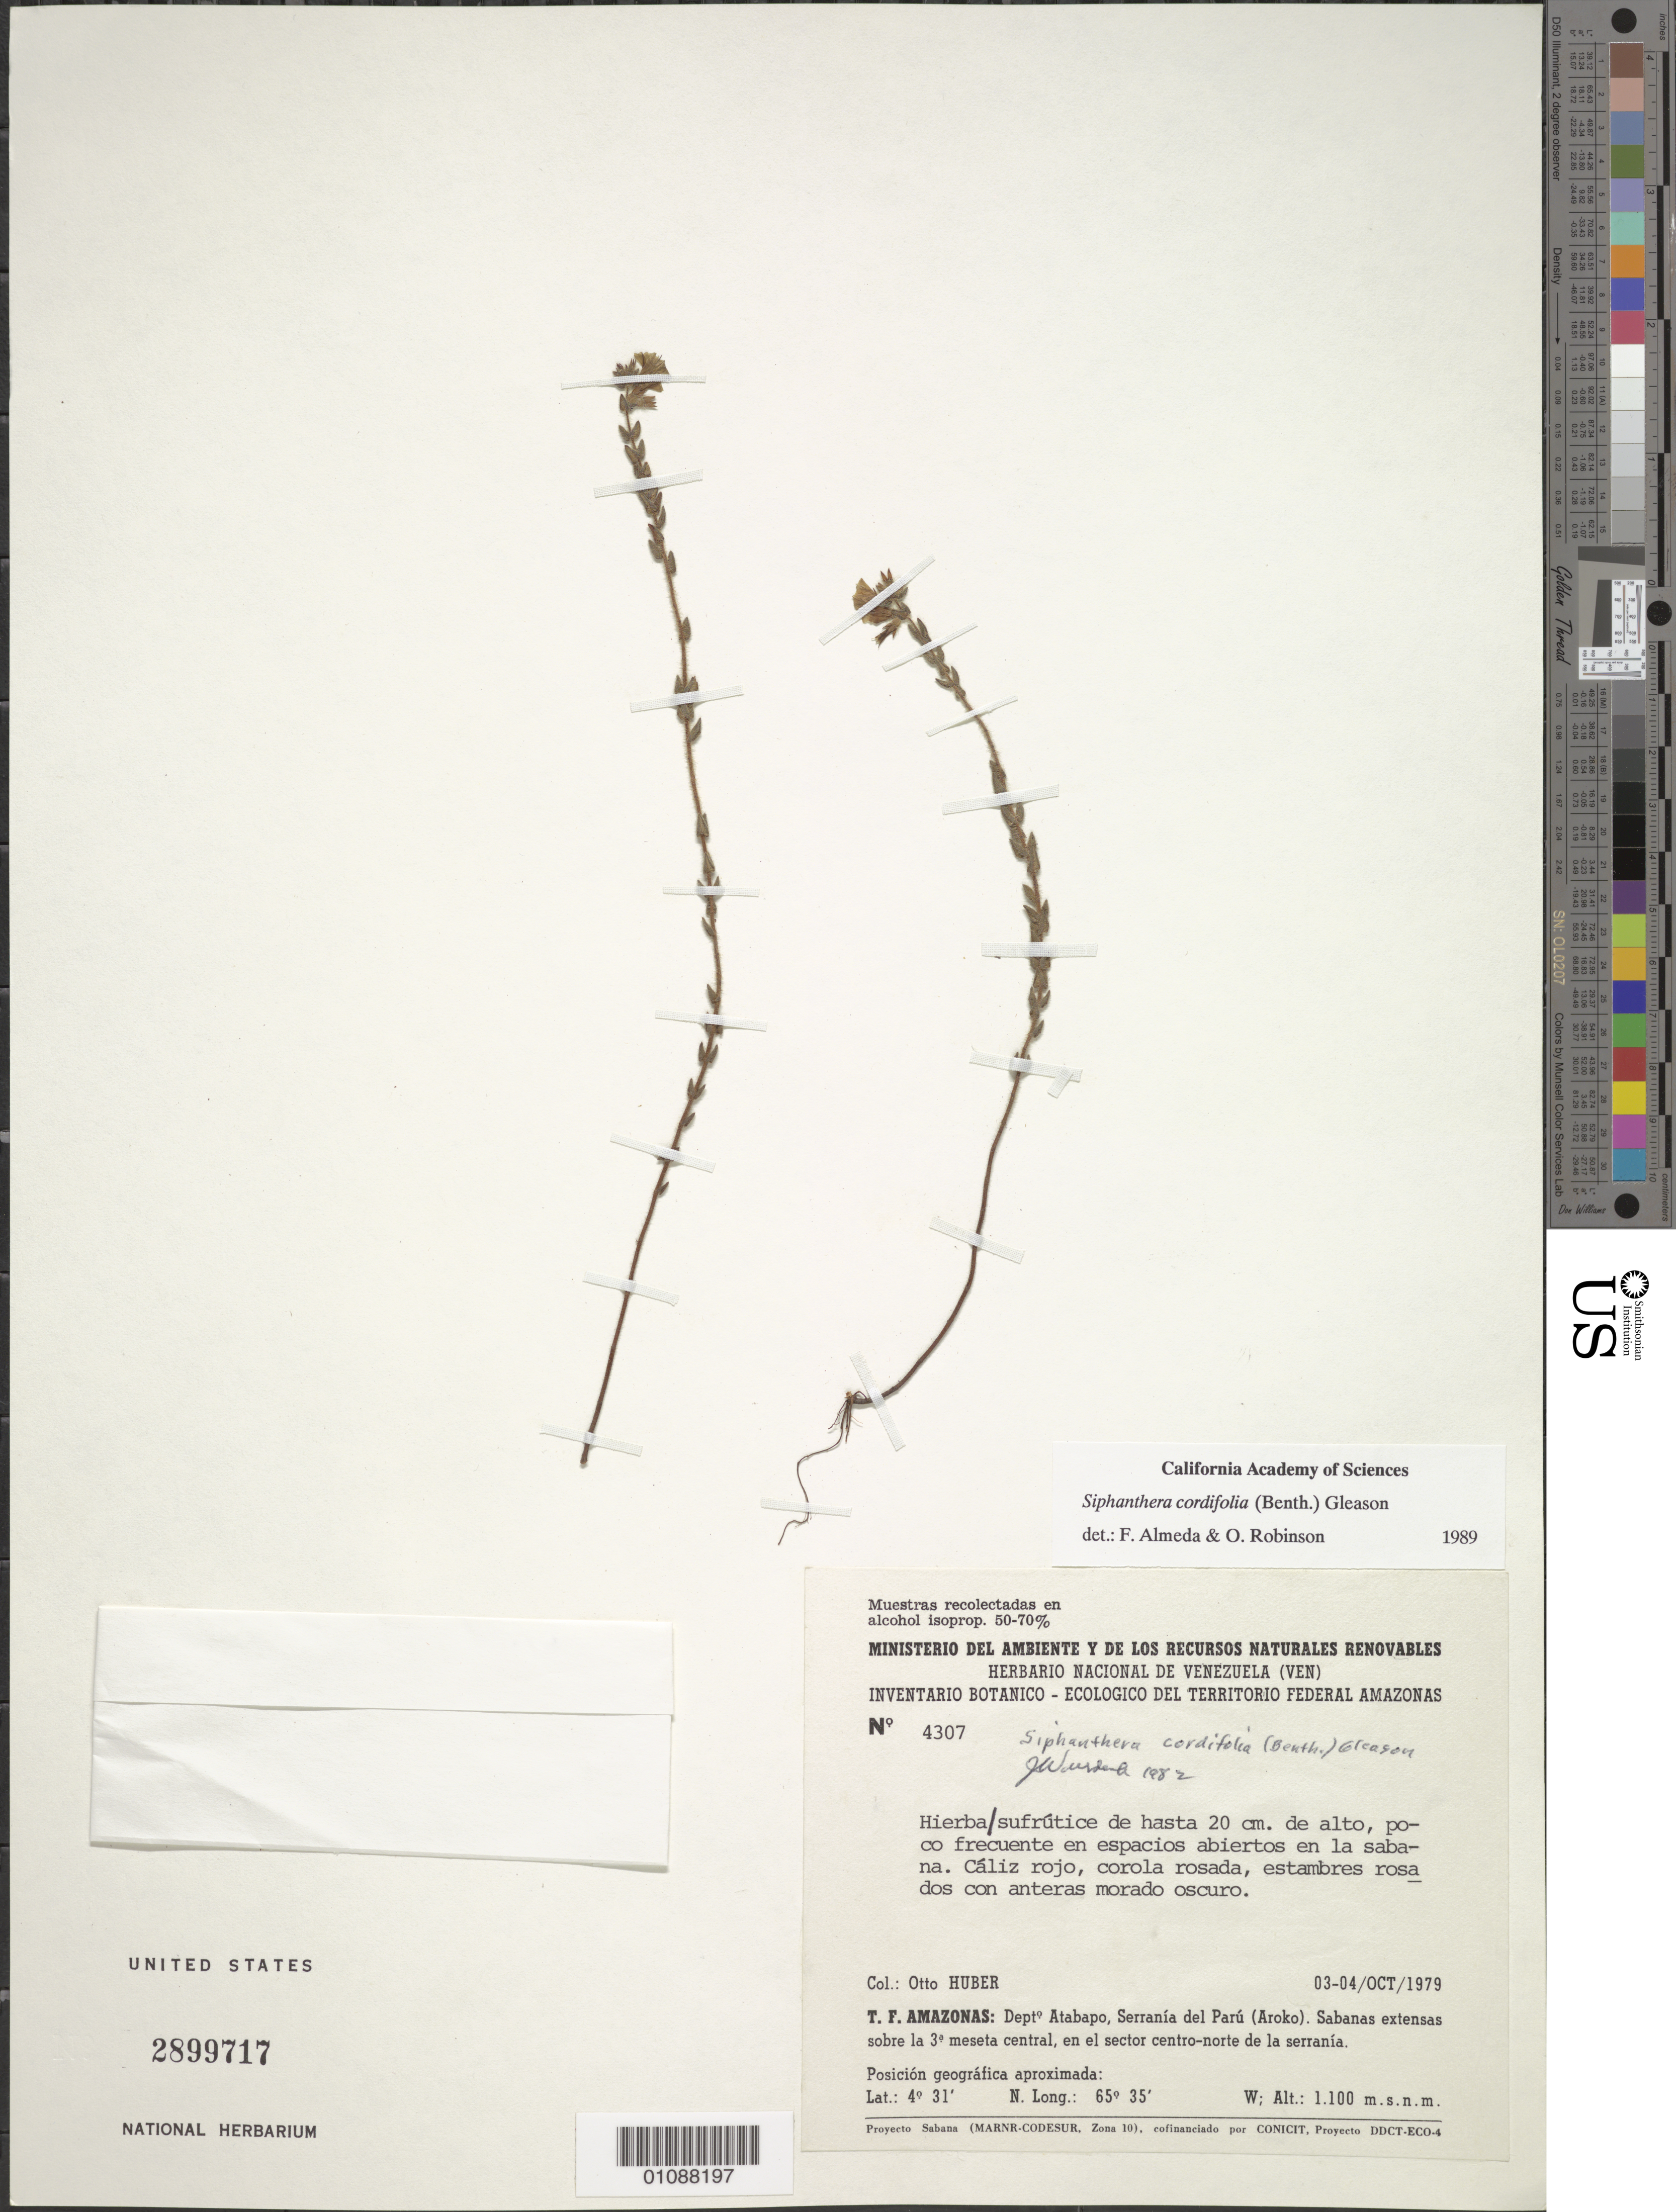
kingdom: Plantae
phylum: Tracheophyta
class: Magnoliopsida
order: Myrtales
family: Melastomataceae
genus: Siphanthera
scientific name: Siphanthera cordifolia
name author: (Benth.) Gleason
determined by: Almeda, F.; Robinson, O. R.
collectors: O. Huber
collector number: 4307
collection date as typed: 3-Oct-79 to 4-Oct-79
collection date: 1979-10-03/1979-10-04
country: Venezuela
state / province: Amazonas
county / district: Atabapo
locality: Serranía del Parú (Aroko)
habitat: Espacios abiertos en la sabana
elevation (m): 1100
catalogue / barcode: US 2899717